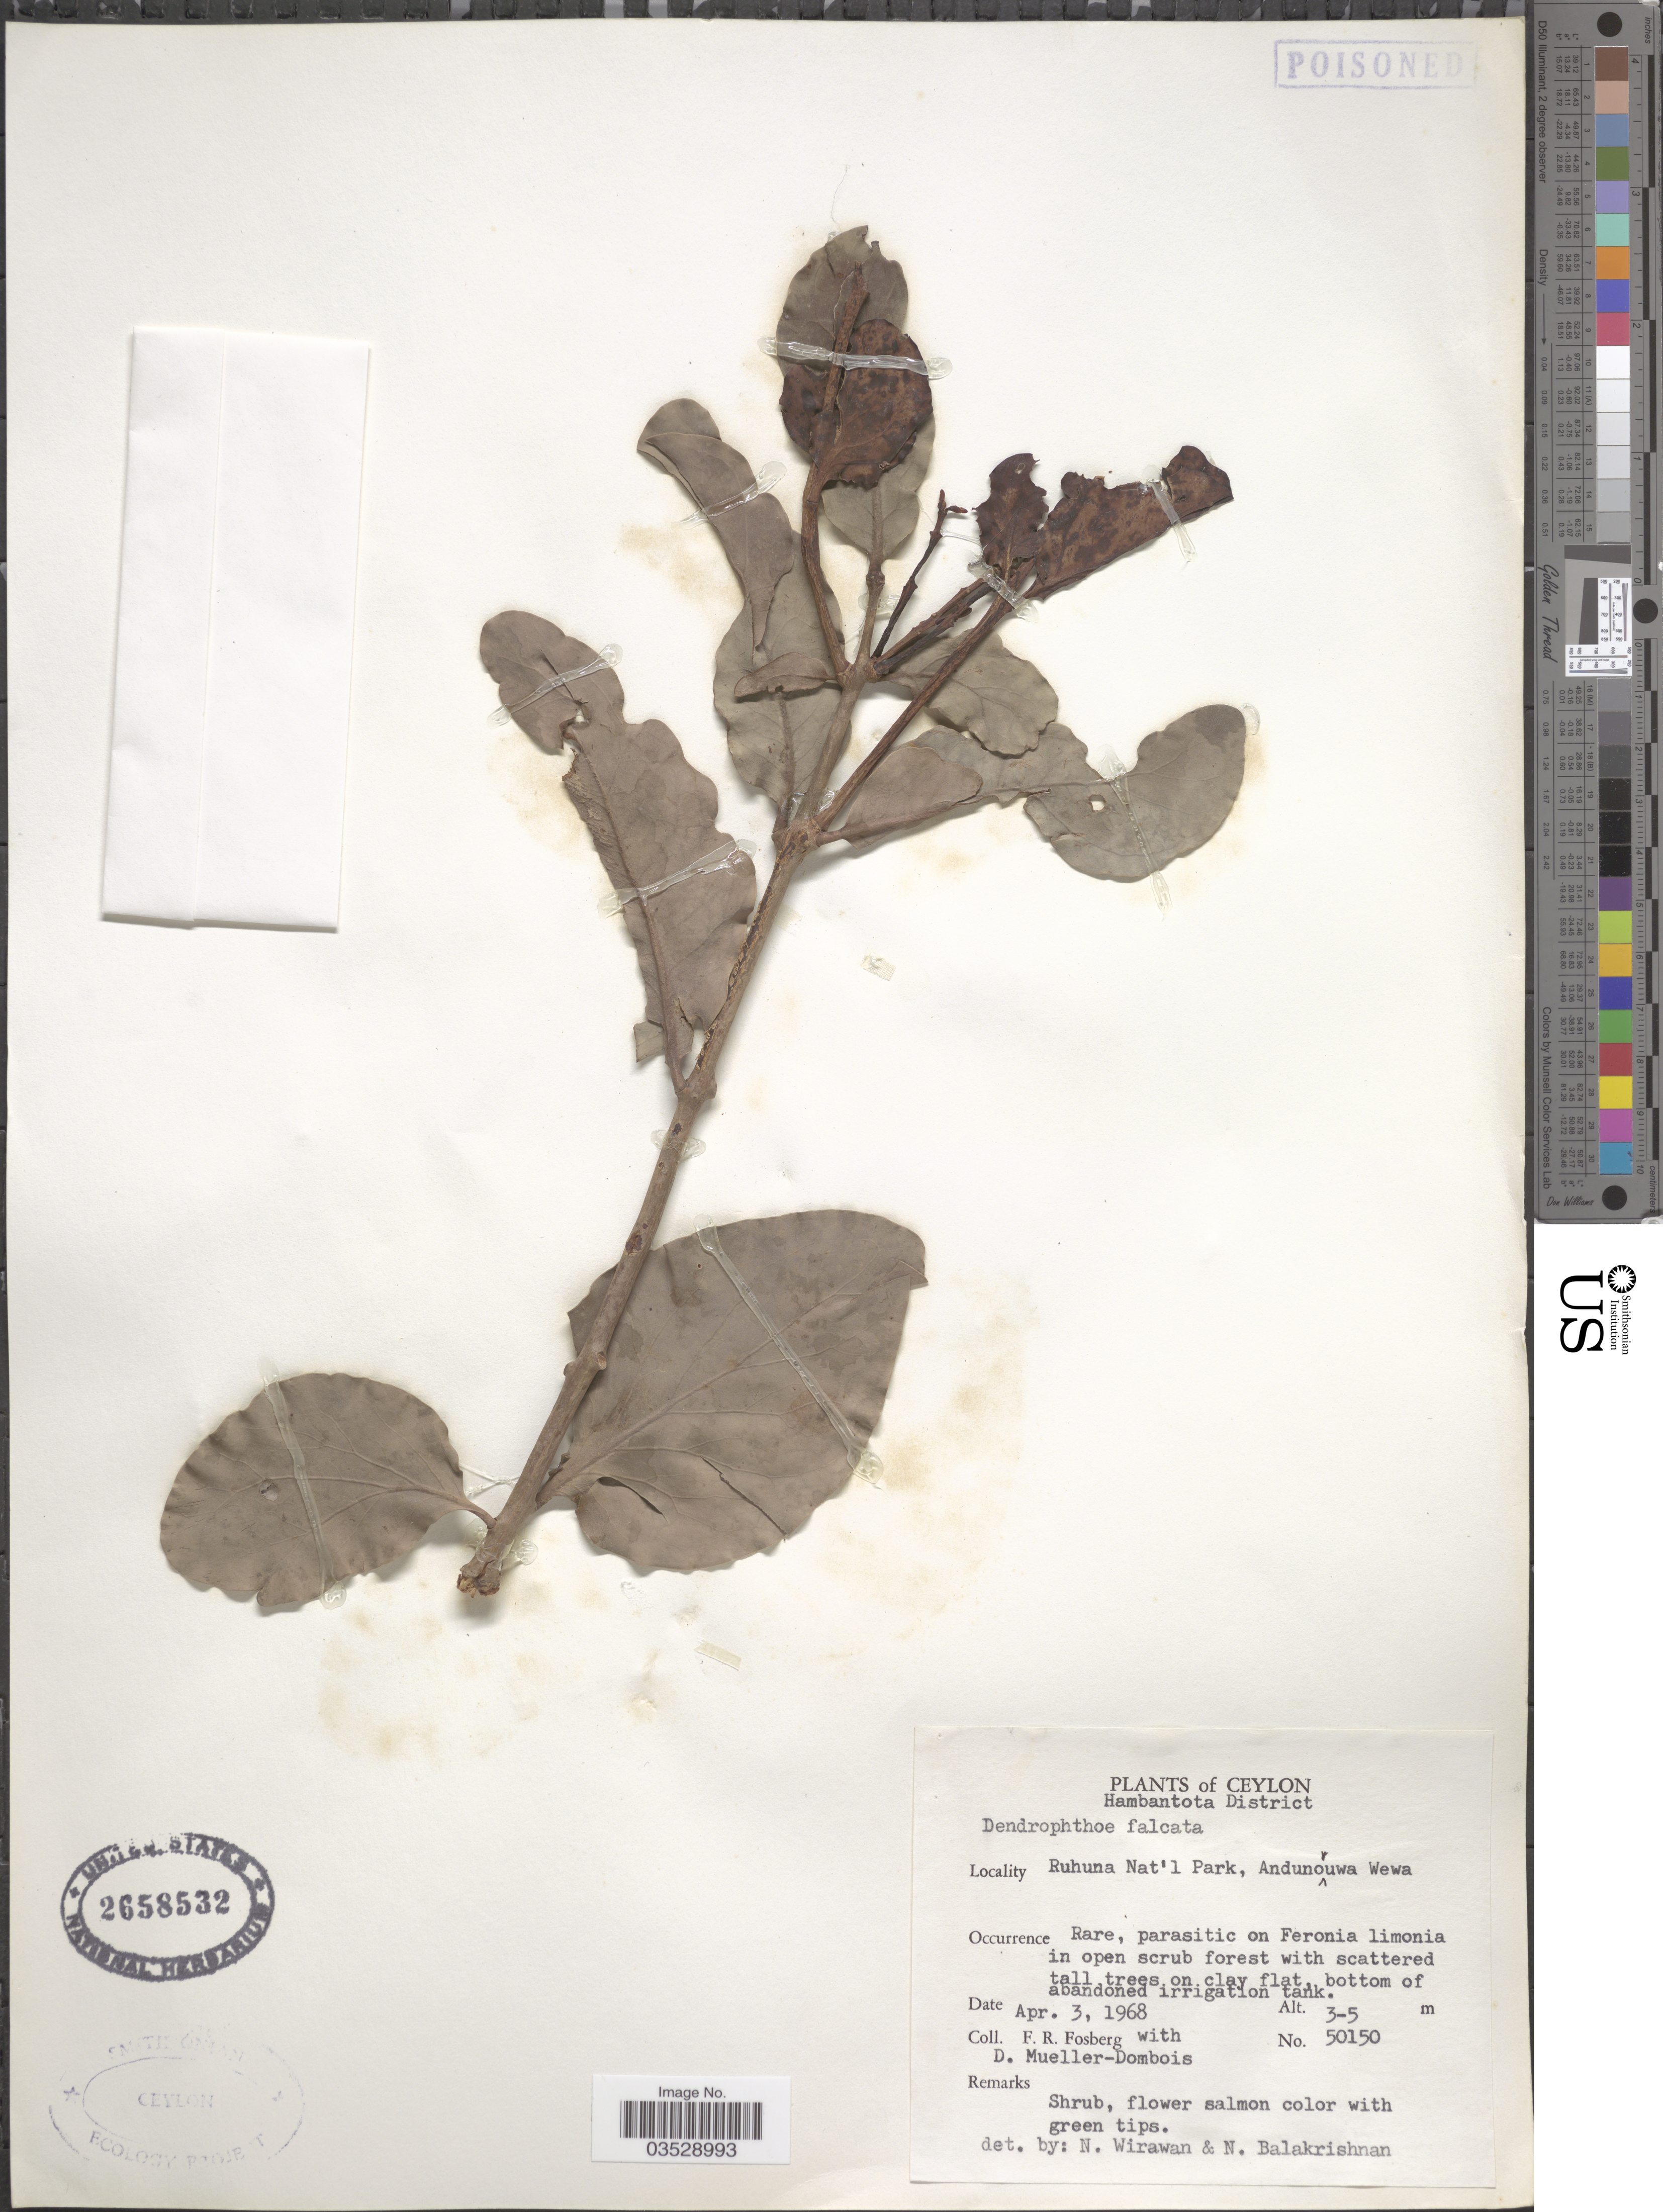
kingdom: Plantae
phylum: Tracheophyta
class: Magnoliopsida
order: Santalales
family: Loranthaceae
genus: Dendrophthoe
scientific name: Dendrophthoe falcata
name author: (L. f.) Ettingsh.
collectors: F. R. Fosberg & D. Mueller-Dombois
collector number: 50150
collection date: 1968-04-03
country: Sri Lanka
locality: Ceylon. Hambantota District. Ruhuna Nat'l Park, Andunoruwa Wewa.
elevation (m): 3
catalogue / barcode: US 2658532